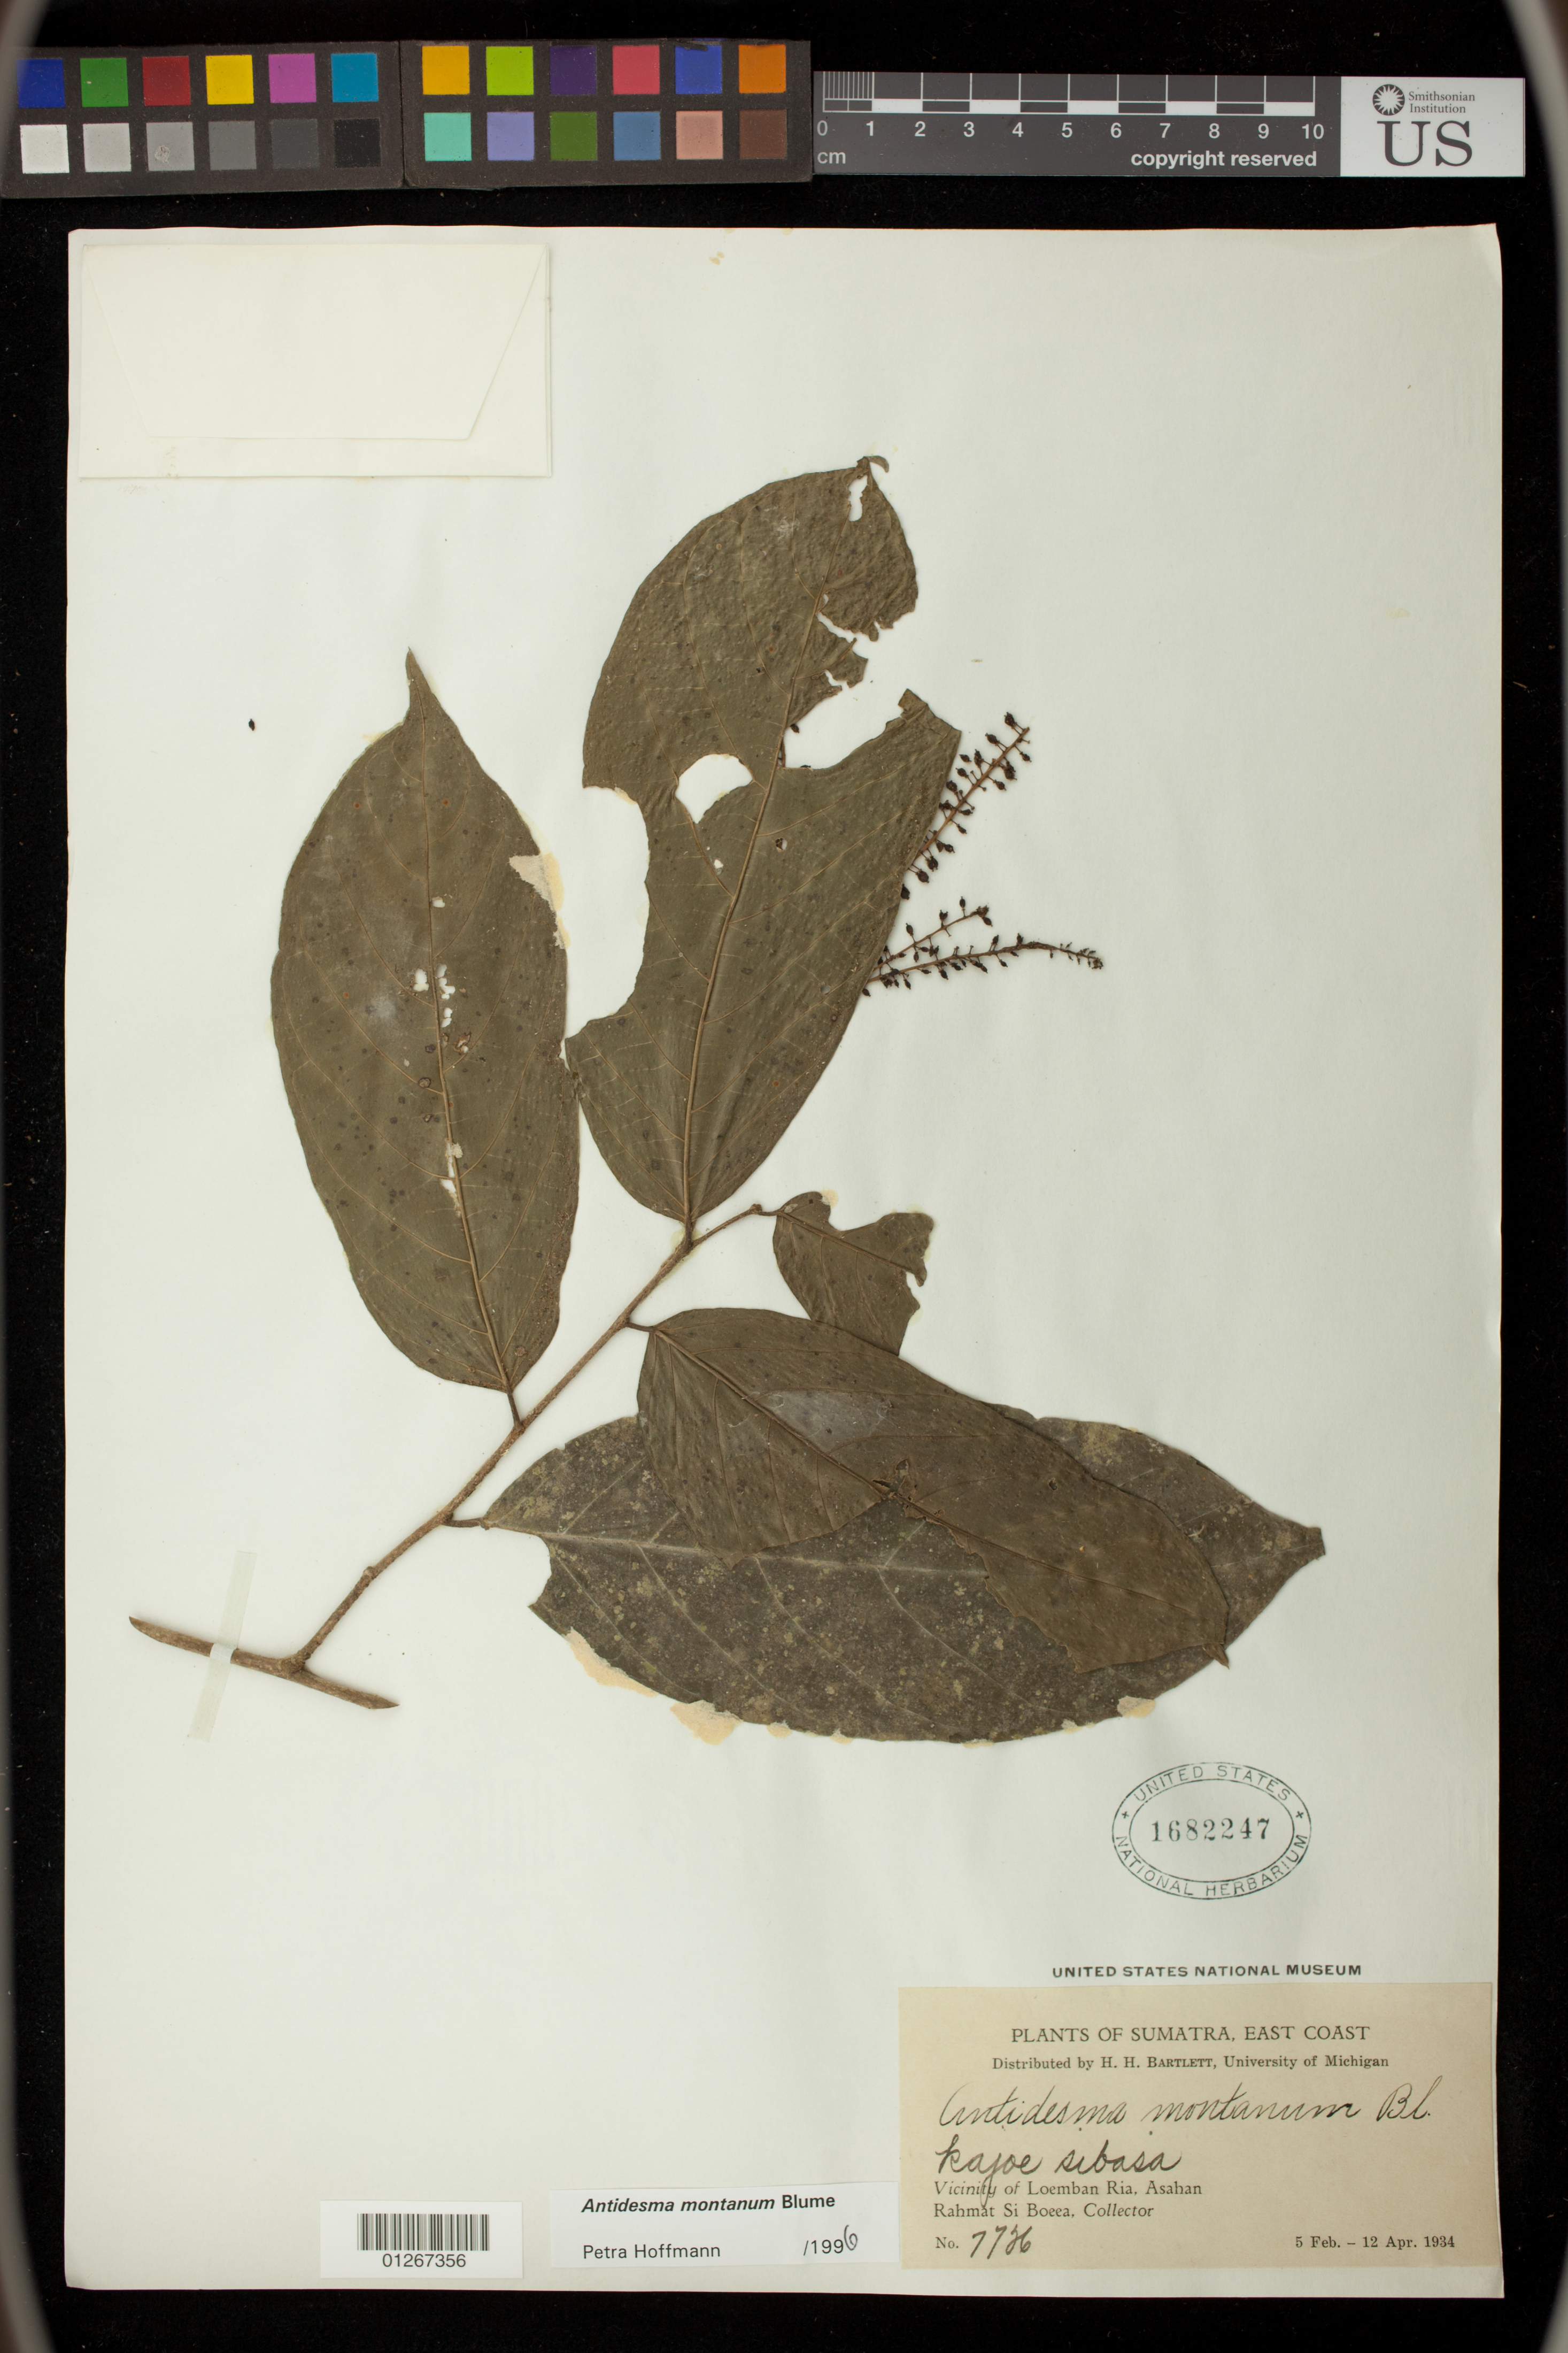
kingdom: Plantae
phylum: Tracheophyta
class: Magnoliopsida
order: Malpighiales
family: Phyllanthaceae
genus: Antidesma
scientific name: Antidesma montanum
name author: Blume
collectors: Rahmat Si Boeea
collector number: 7726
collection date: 1934-02-05/1934-04-12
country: Indonesia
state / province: Sumatra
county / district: Sumatera Utara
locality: Sumatra, East Coast.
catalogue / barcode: US 1682247